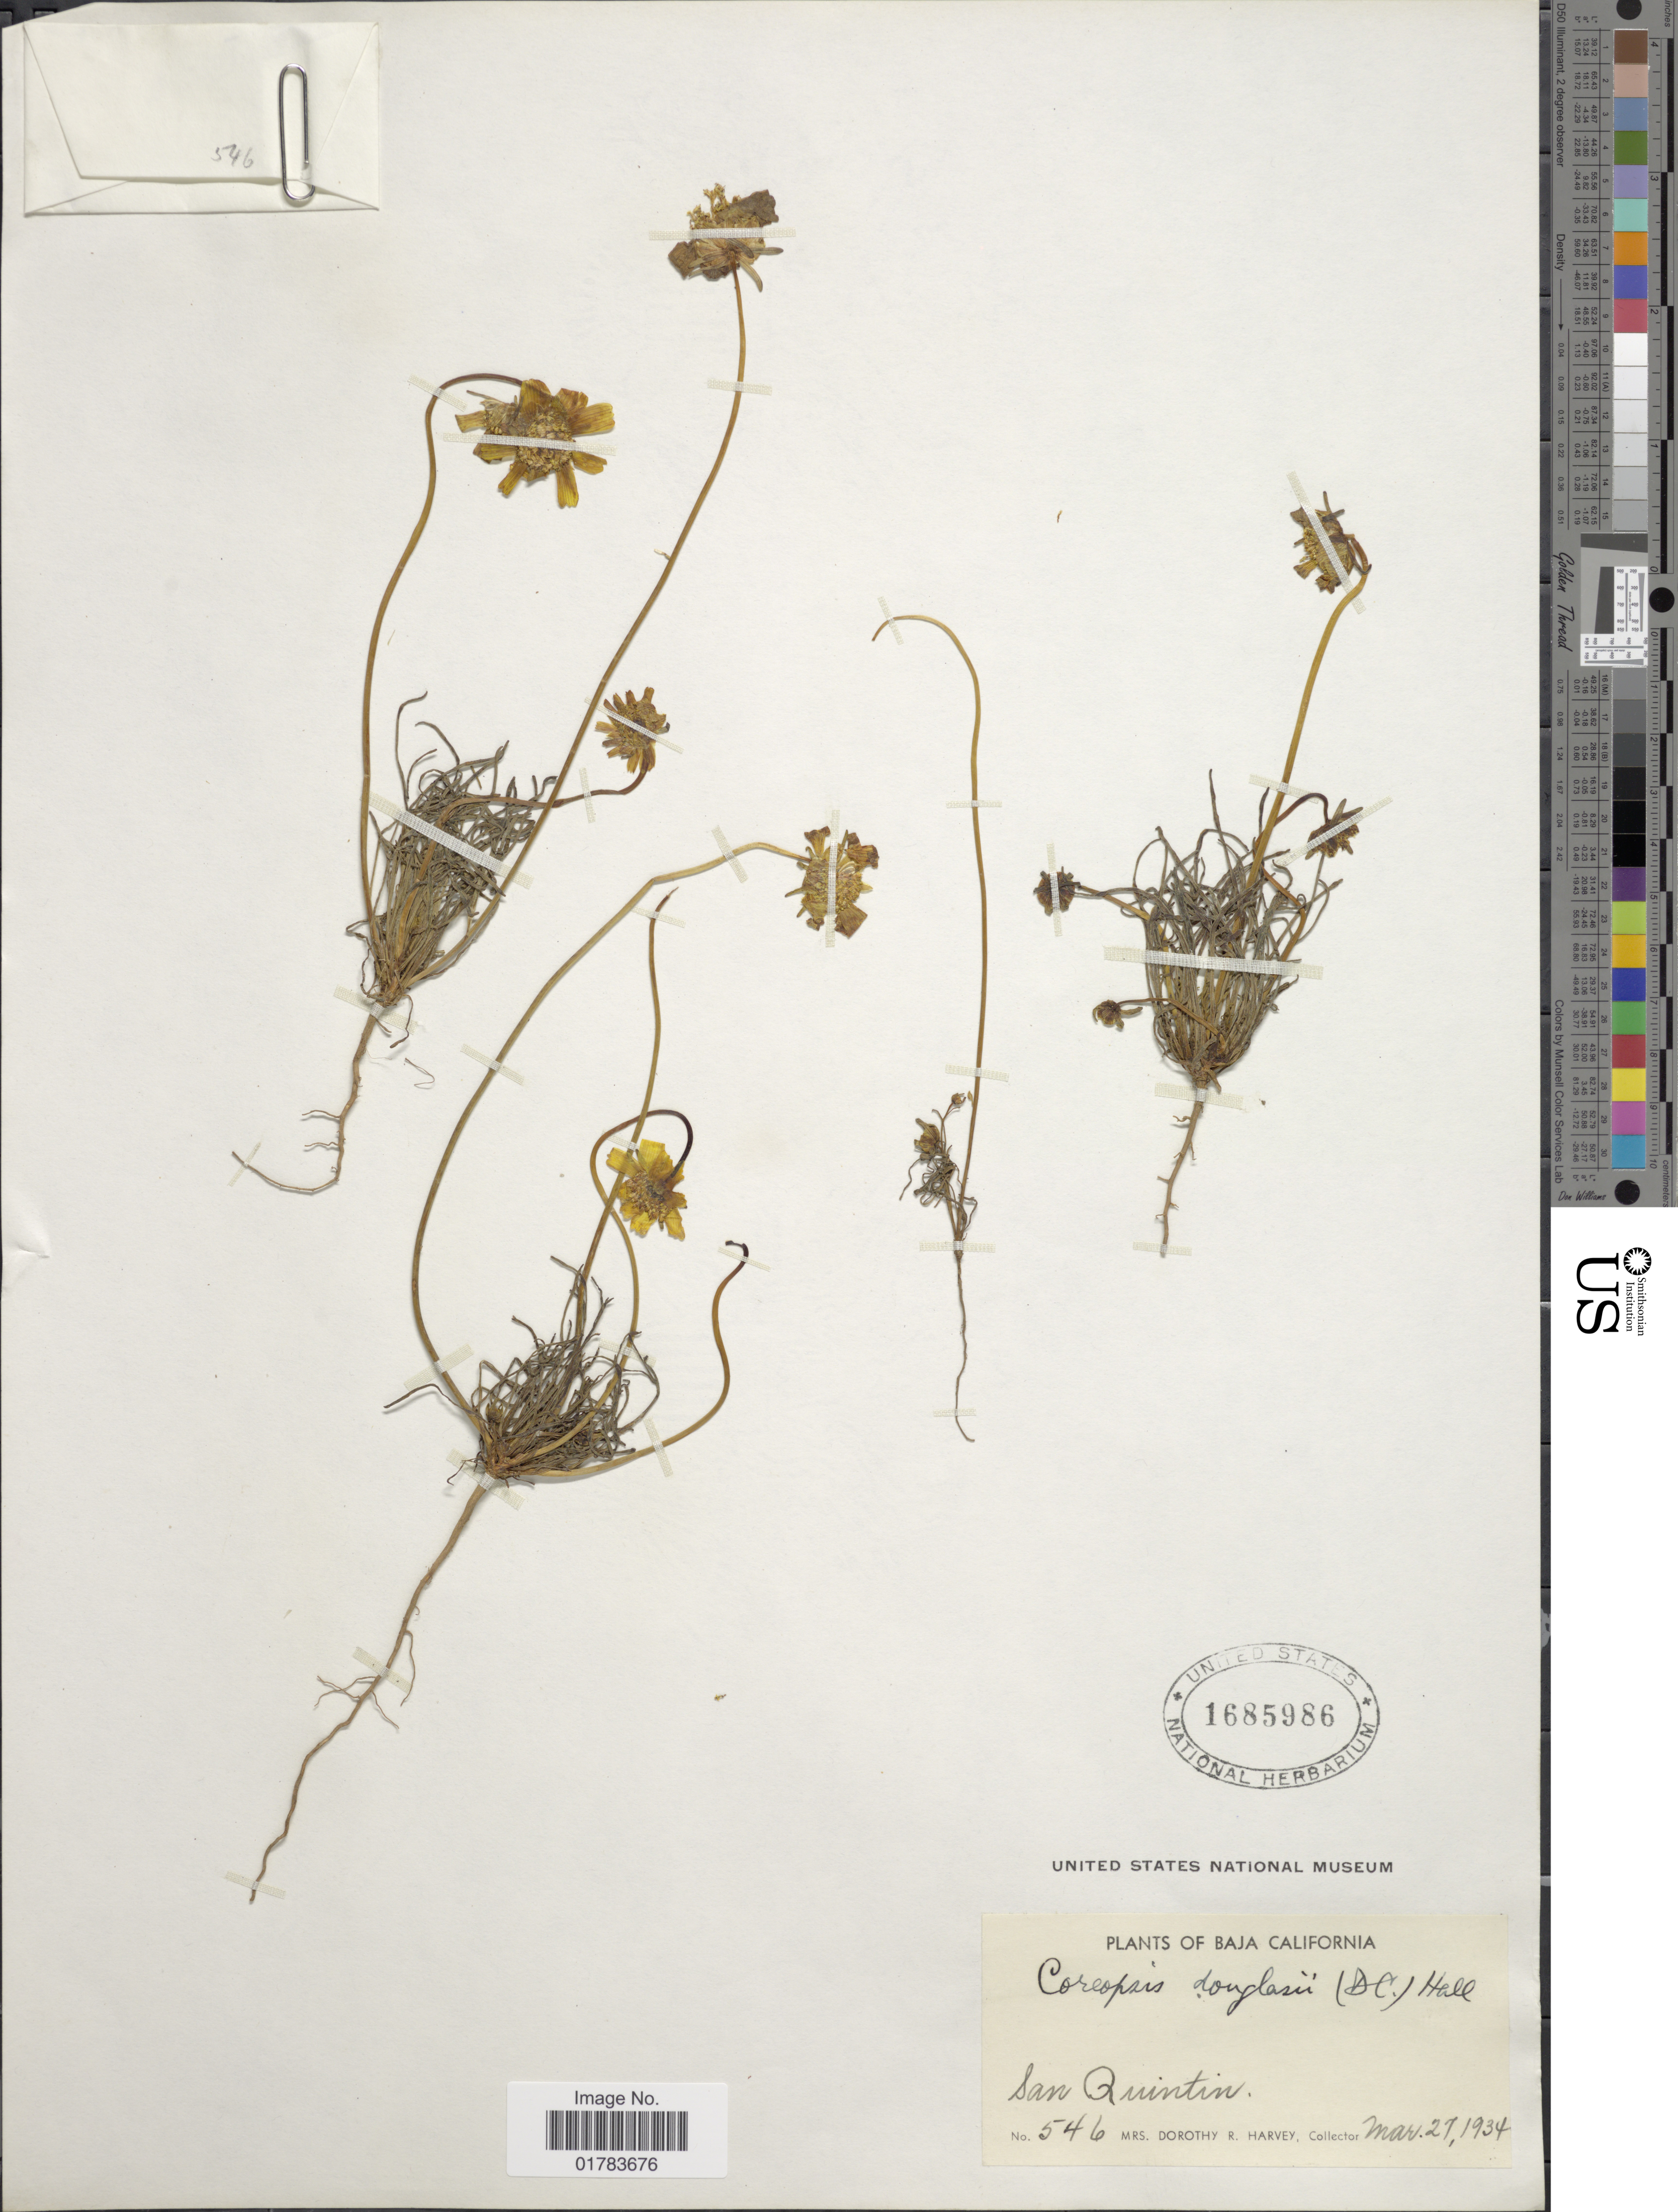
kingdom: Plantae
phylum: Tracheophyta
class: Magnoliopsida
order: Asterales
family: Asteraceae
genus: Coreopsis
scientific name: Coreopsis douglasii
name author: (DC.) H.M. Hall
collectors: Harvey, Mrs. D. R.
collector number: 546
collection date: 1934-03-27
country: Mexico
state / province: Baja California Sur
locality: San Quintin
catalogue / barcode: US 1685986